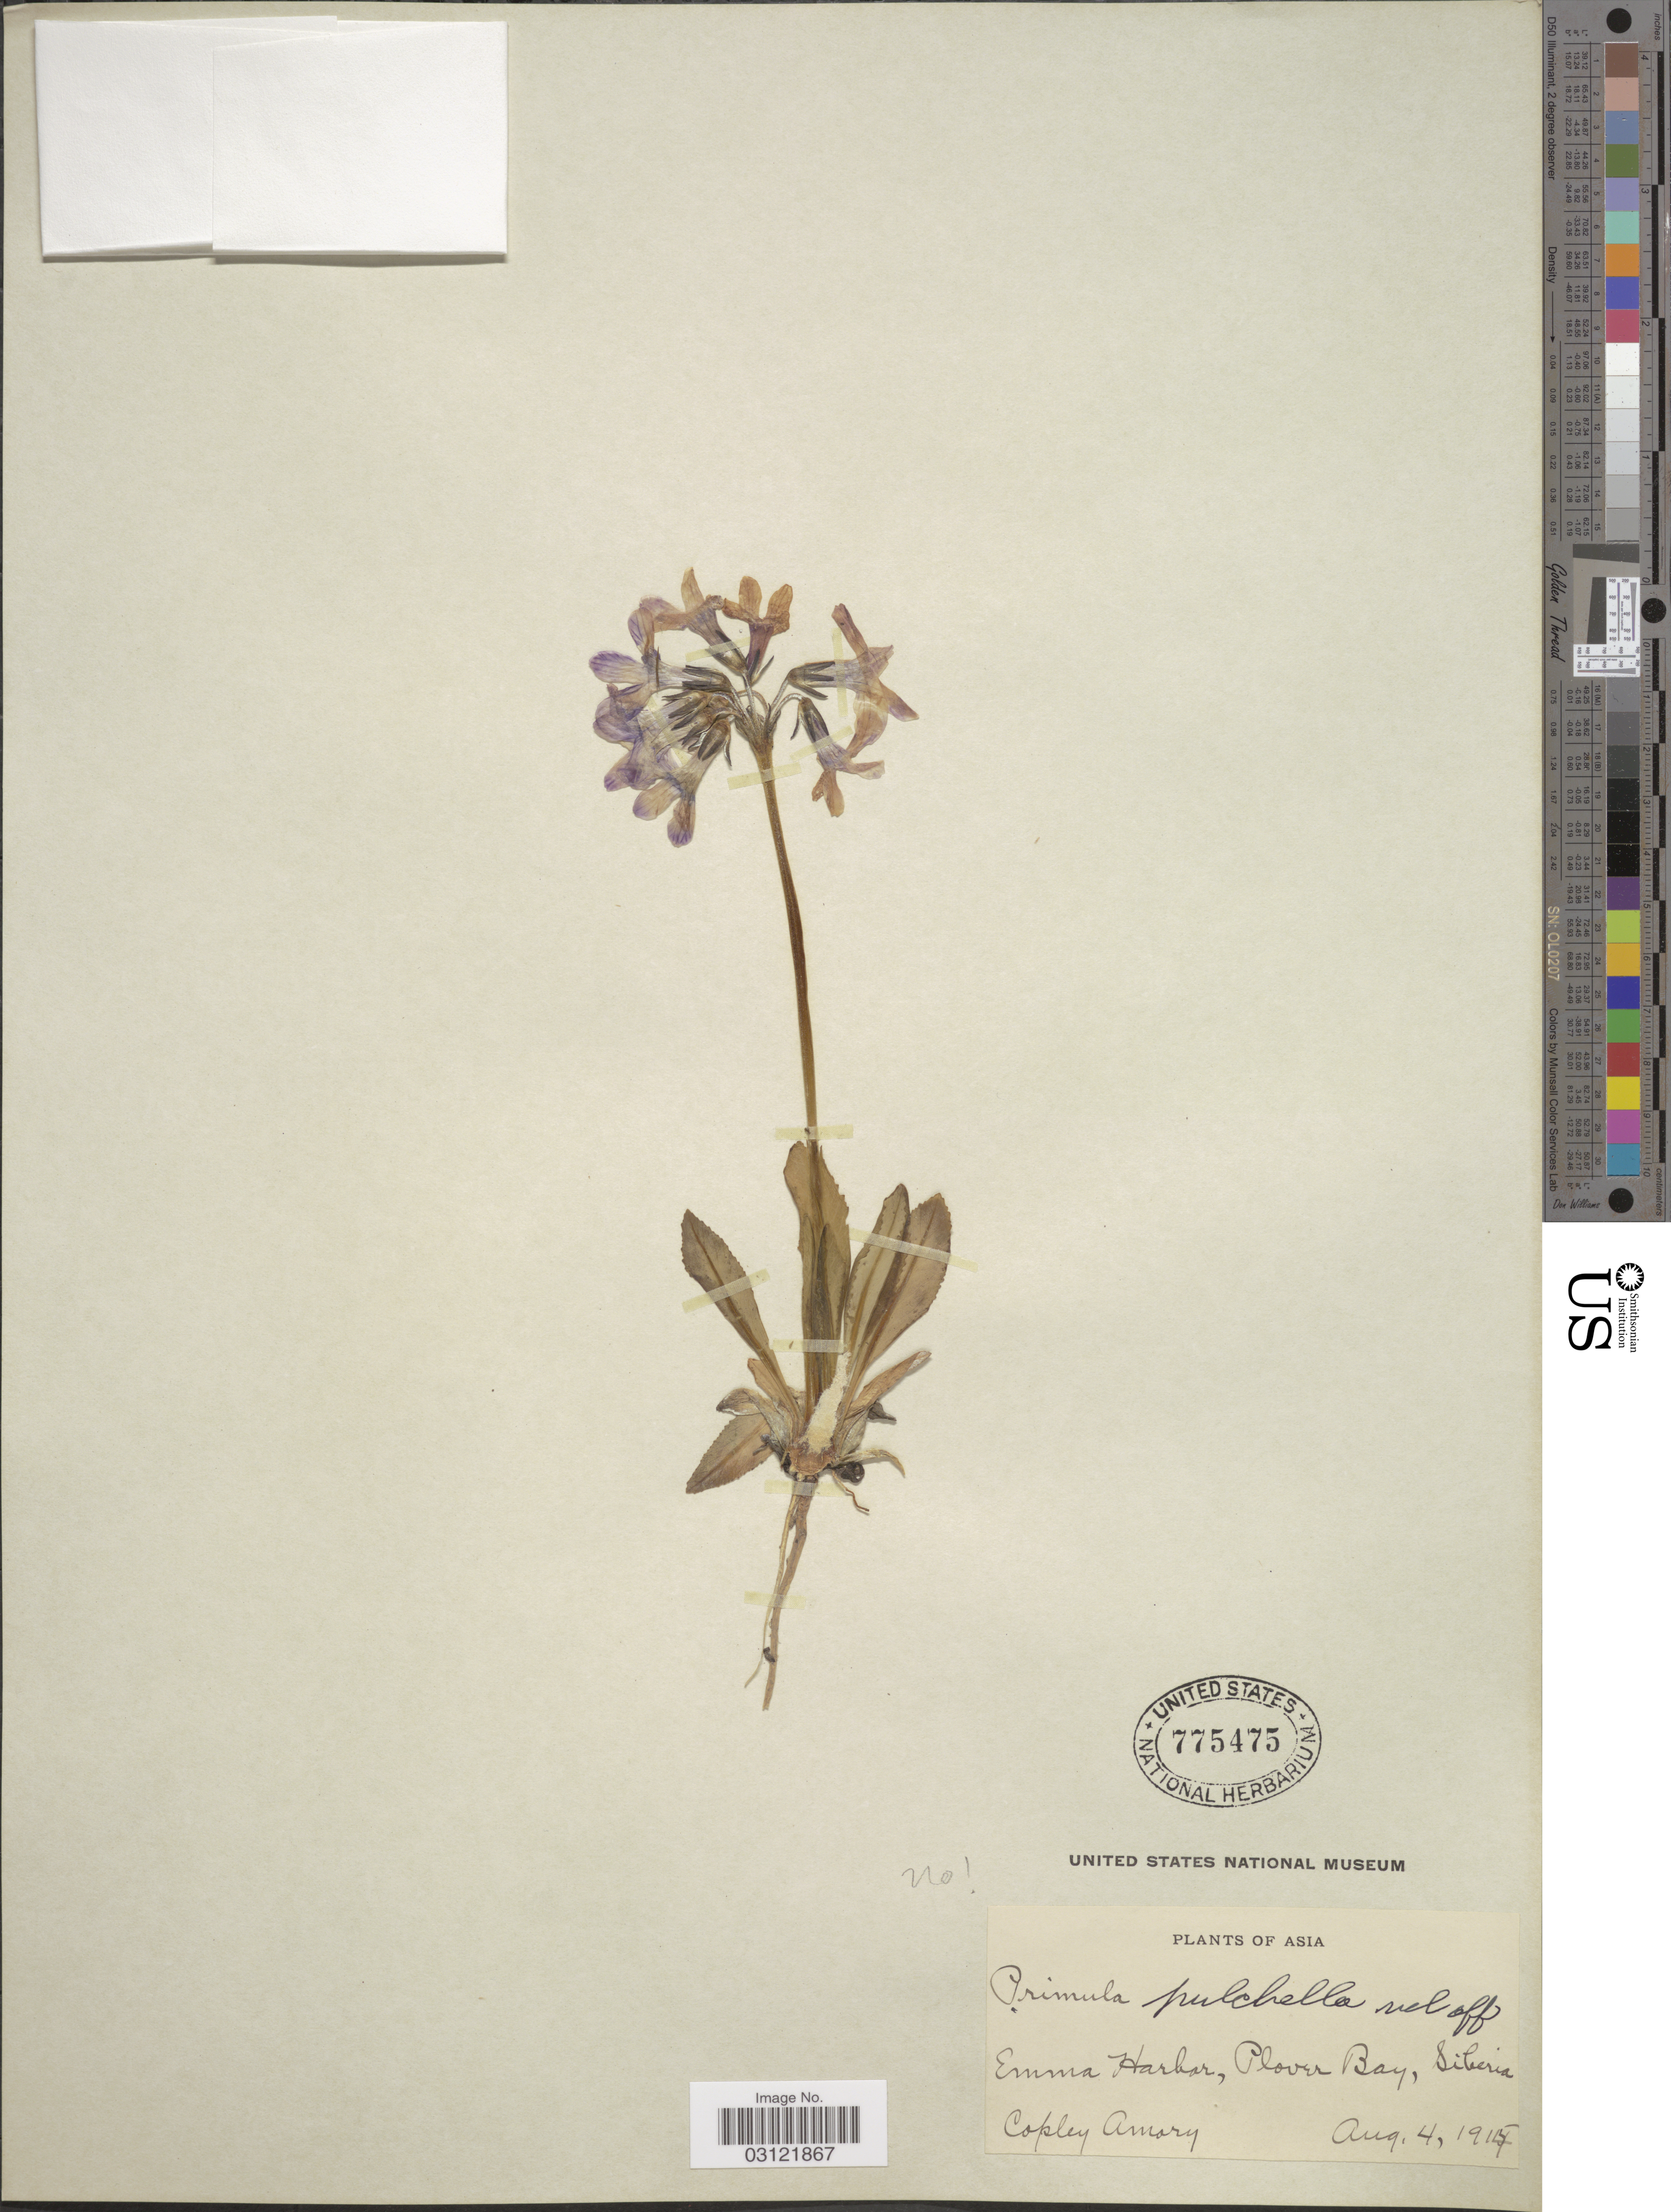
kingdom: Plantae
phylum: Tracheophyta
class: Magnoliopsida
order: Ericales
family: Primulaceae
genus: Primula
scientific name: Primula pulchella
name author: Franch.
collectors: C. Amory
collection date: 1914-08-04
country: Russian Federation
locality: Emma Harbor, Plover Bay, Siberia.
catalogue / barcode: US 775475